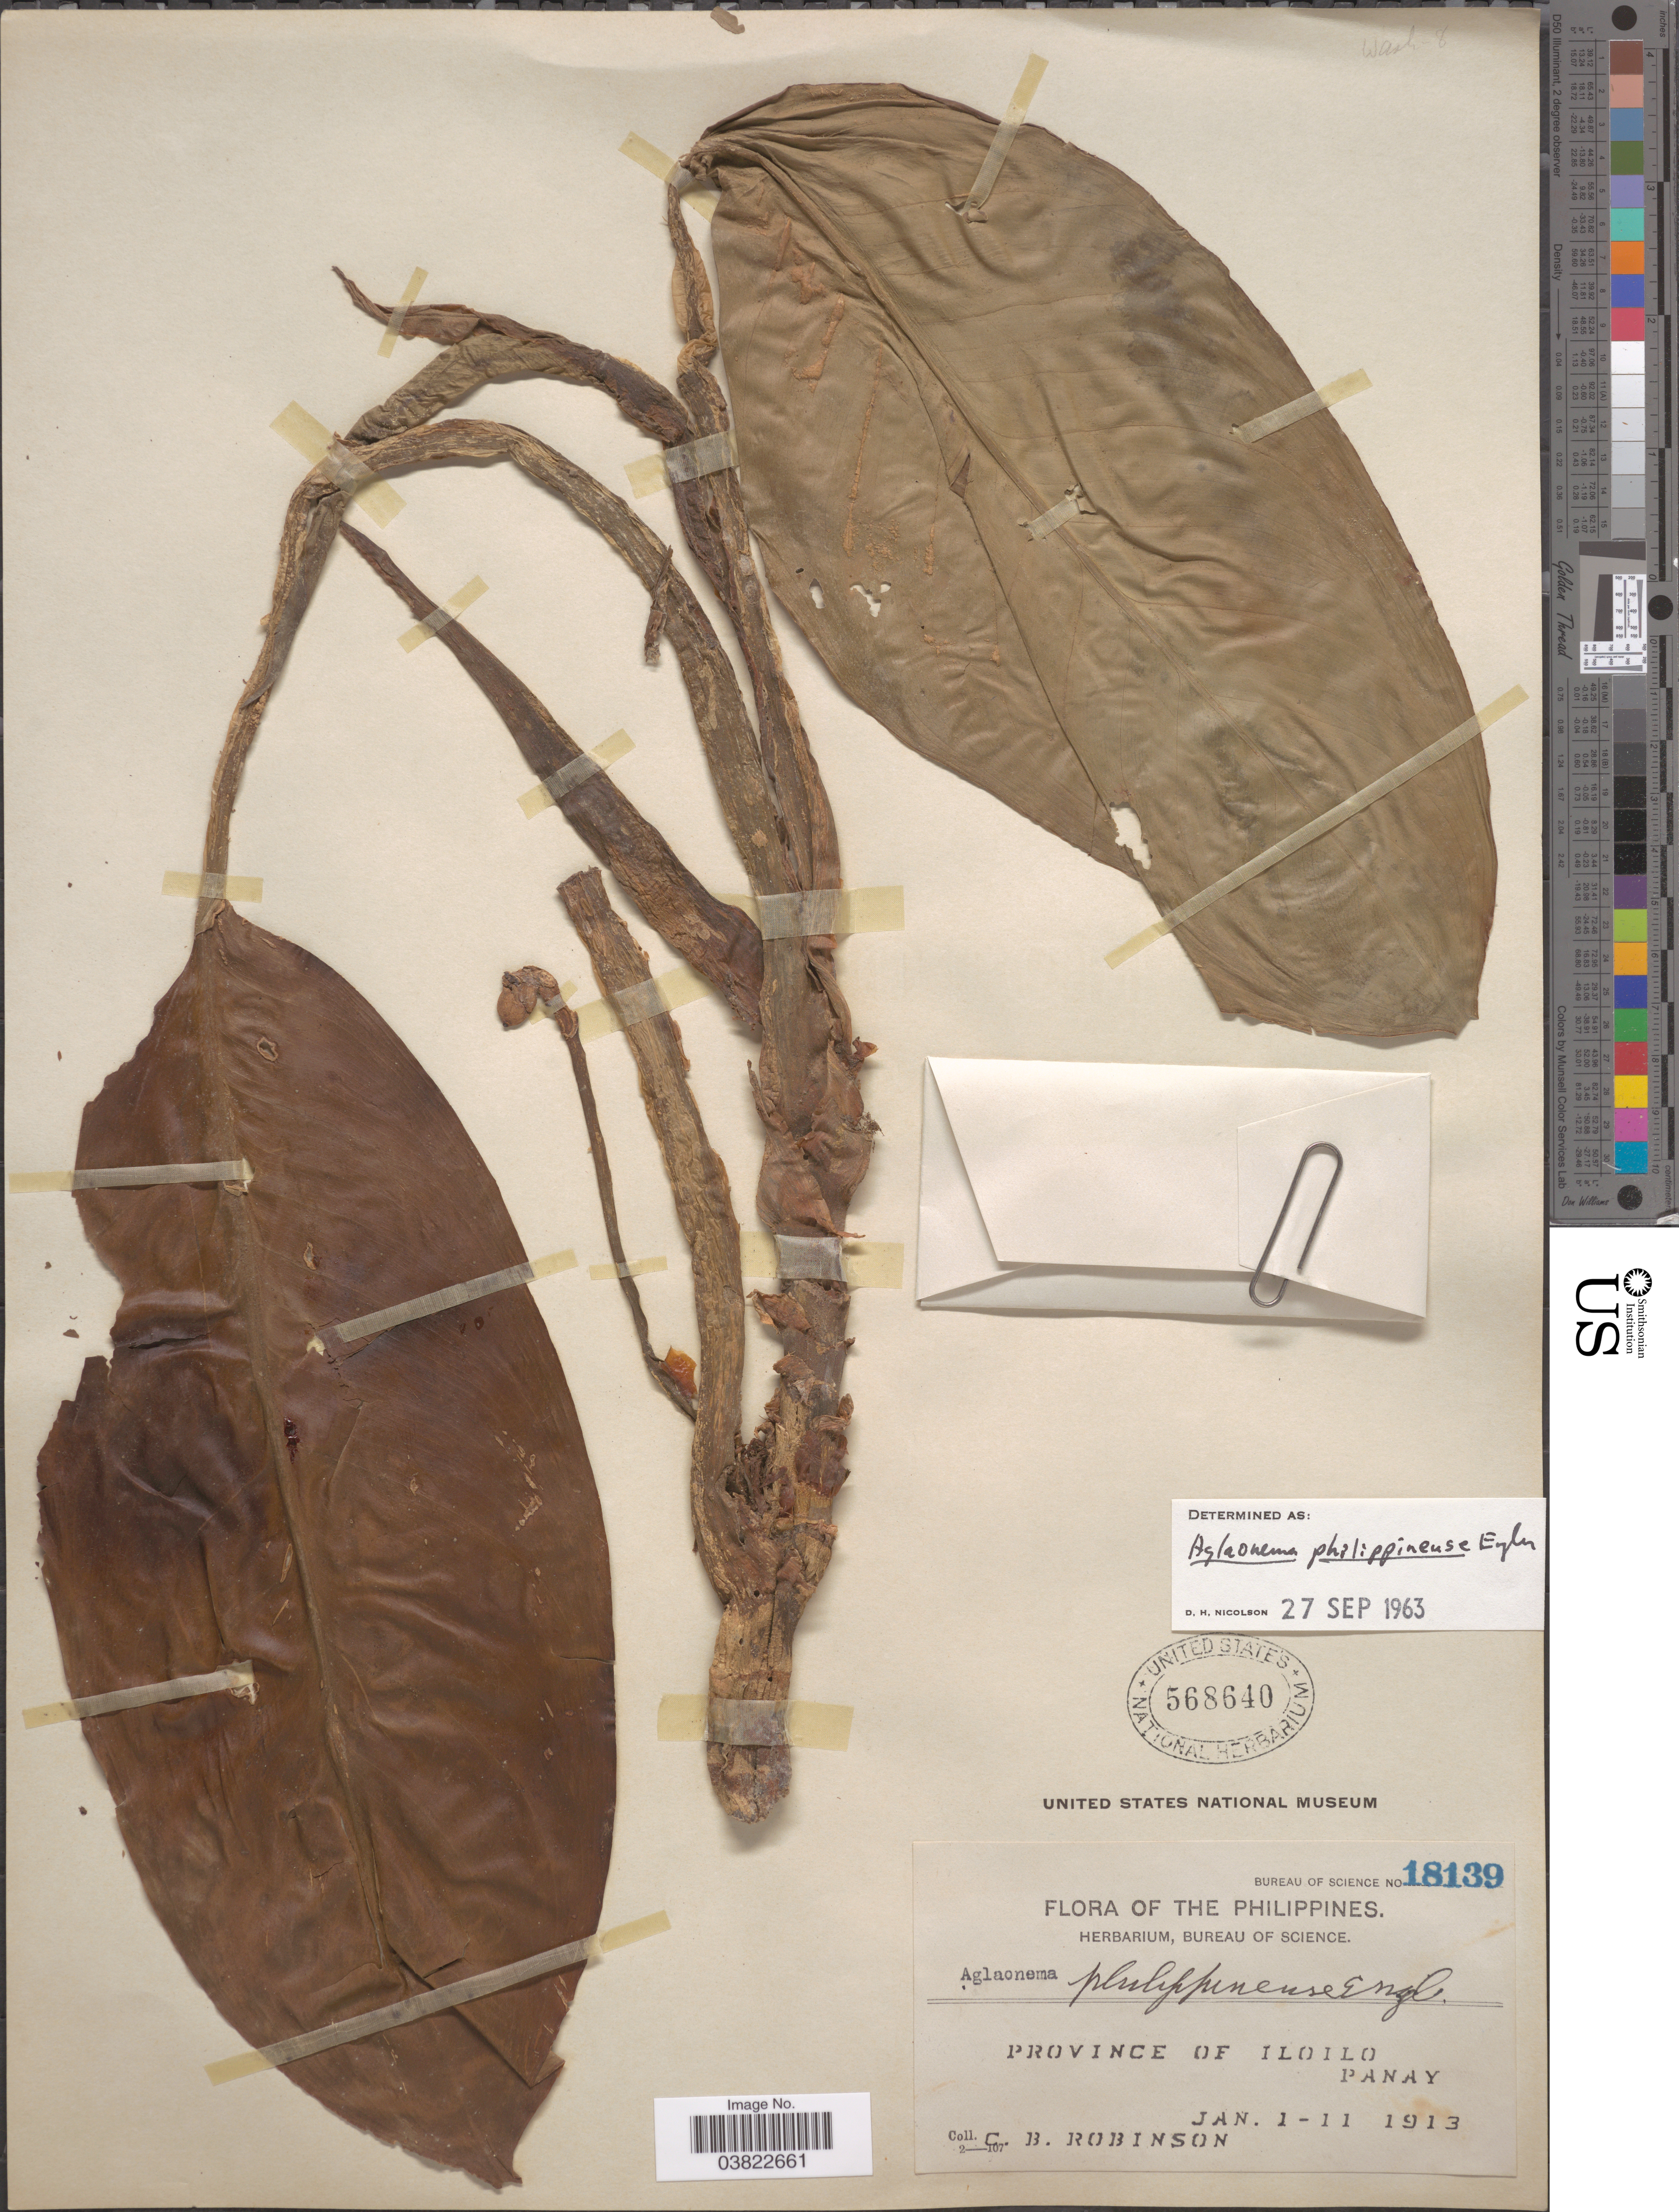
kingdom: Plantae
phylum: Tracheophyta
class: Liliopsida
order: Alismatales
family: Araceae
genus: Aglaonema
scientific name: Aglaonema philippinense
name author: Engl.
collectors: C. Robinson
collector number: Bureau of Science 18139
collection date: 1913-01-01/1913-01-11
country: Philippines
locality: Province of Iloilo. Panay.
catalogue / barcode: US 568640